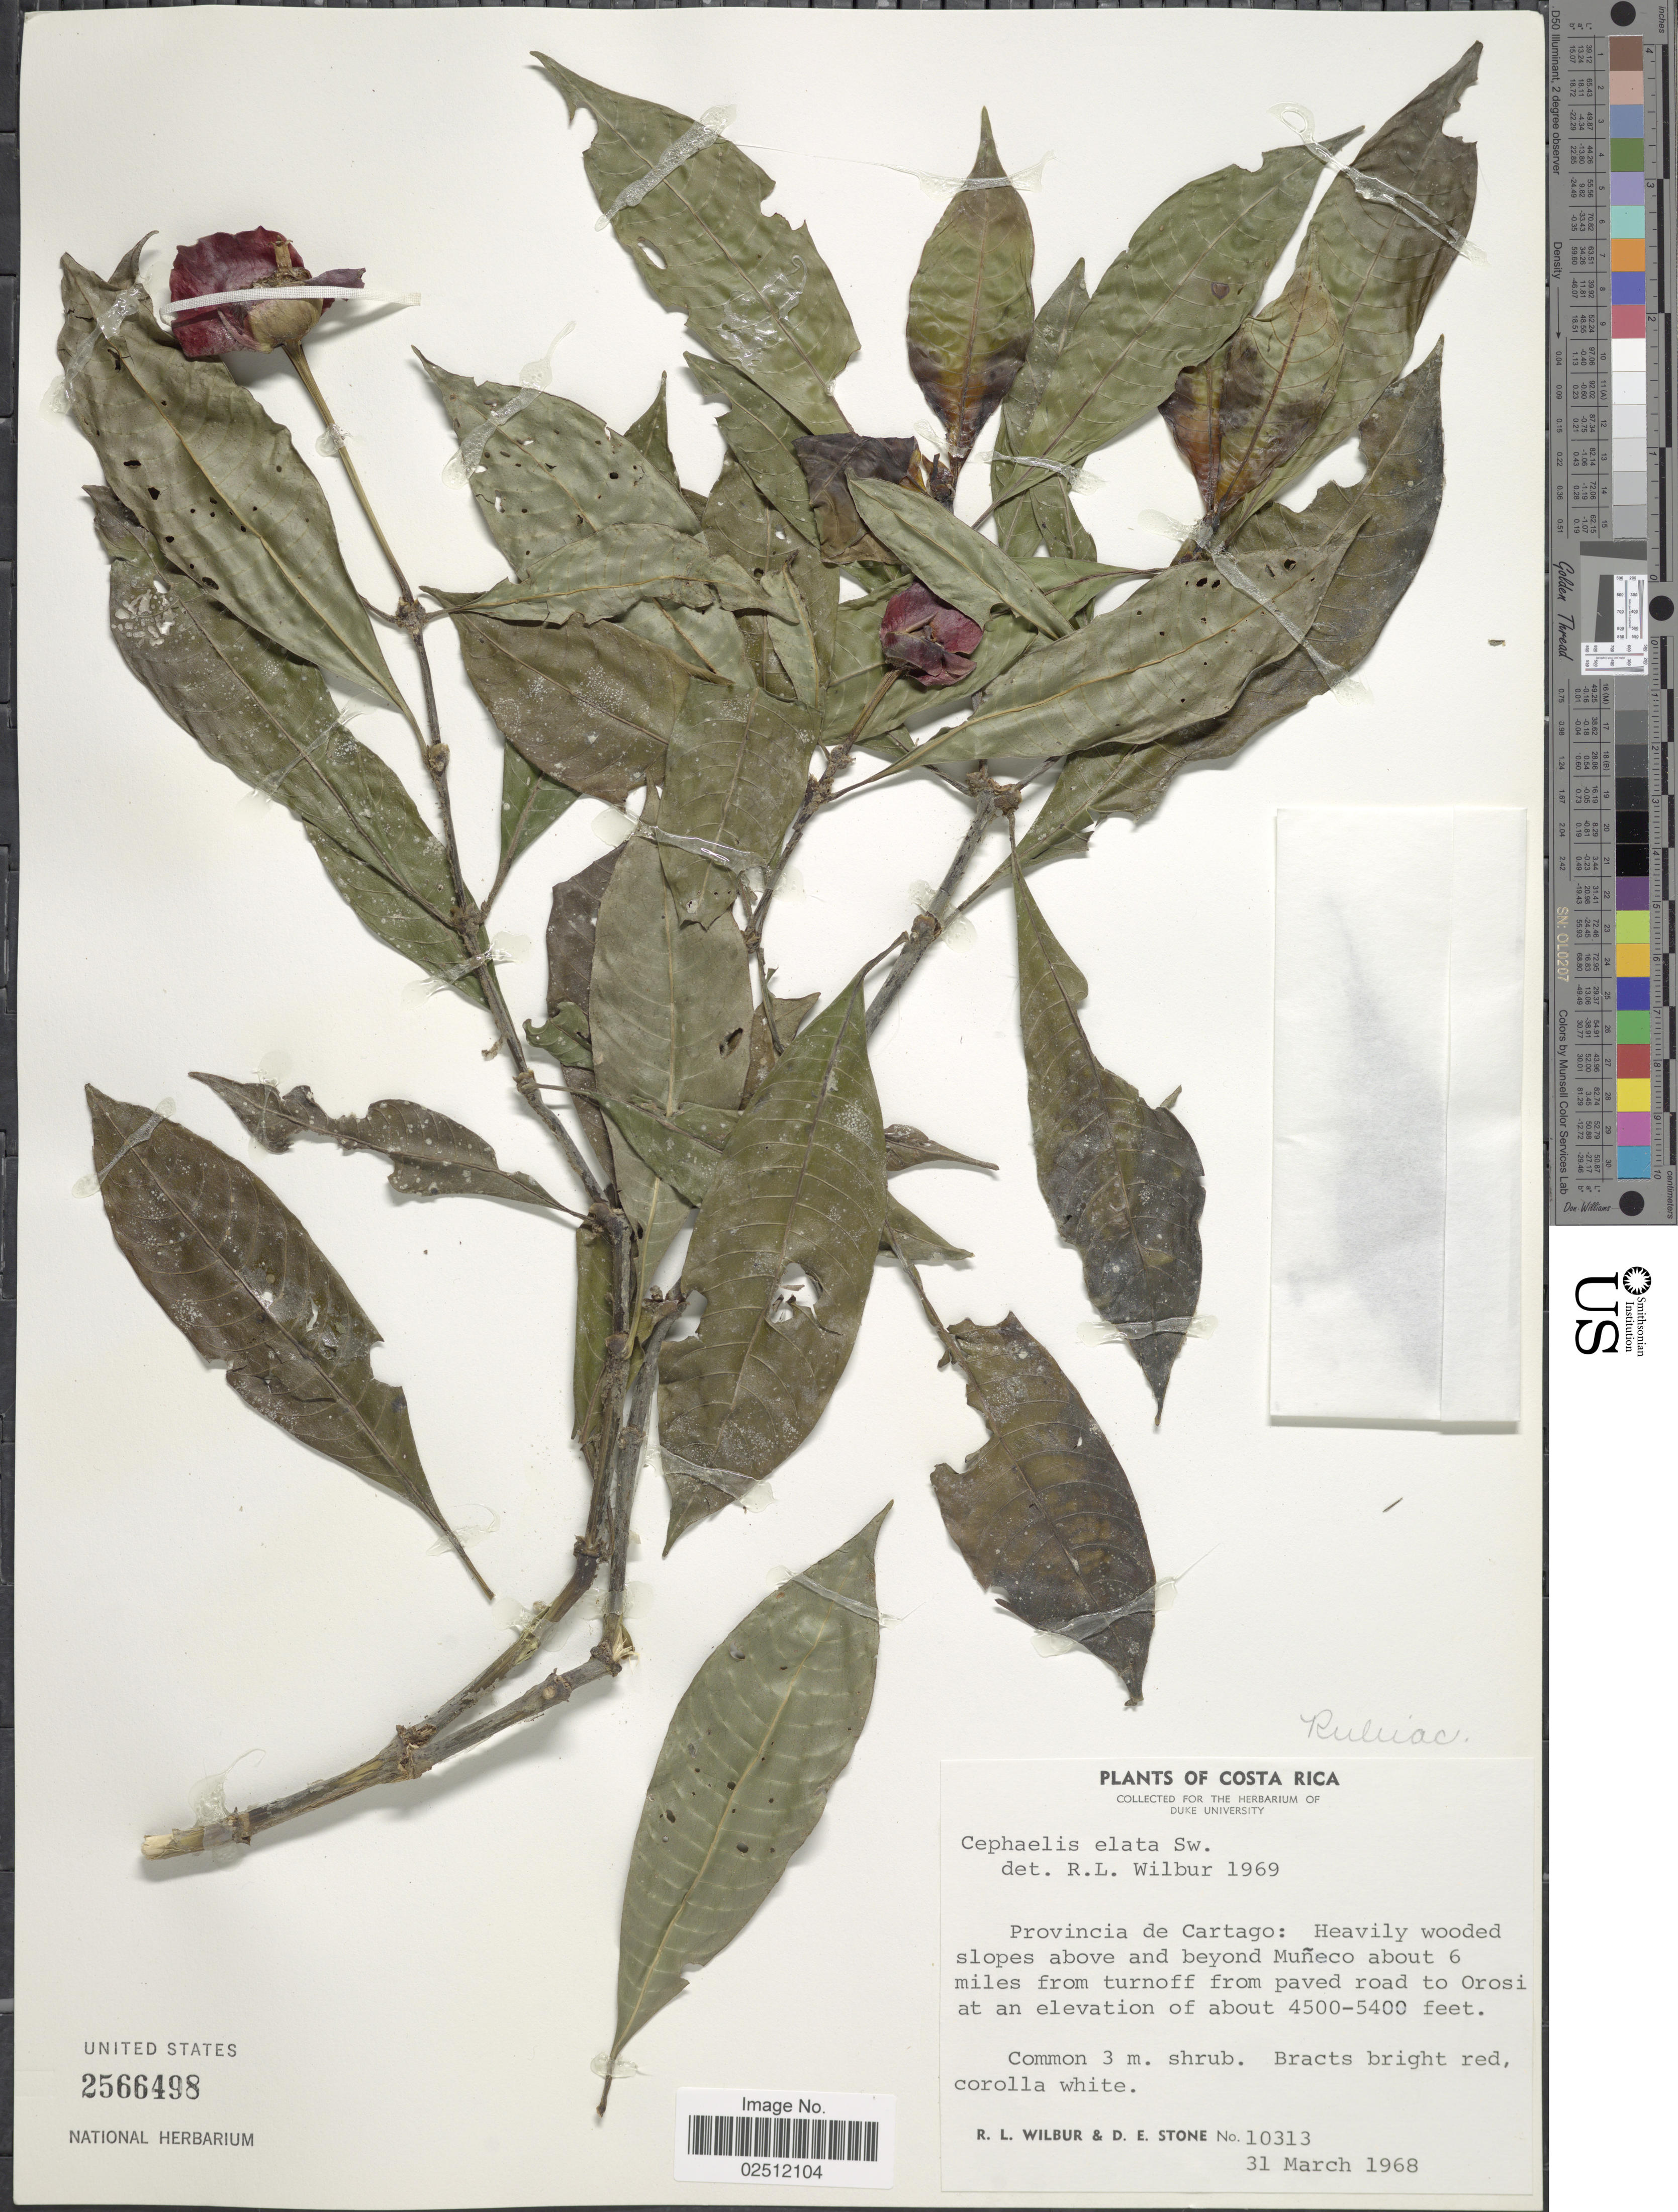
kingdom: Plantae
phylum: Tracheophyta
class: Magnoliopsida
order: Gentianales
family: Rubiaceae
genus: Psychotria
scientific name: Psychotria elata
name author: (Sw.) Hammel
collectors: R. L. Wilbur & D. E. Stone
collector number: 10313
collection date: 1968-03-31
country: Costa Rica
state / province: Cartago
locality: Heavily wooded slopes above and beyond Muñeco about 6 miles from turnoff from paved road to Orosi.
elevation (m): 1372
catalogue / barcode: US 2566498